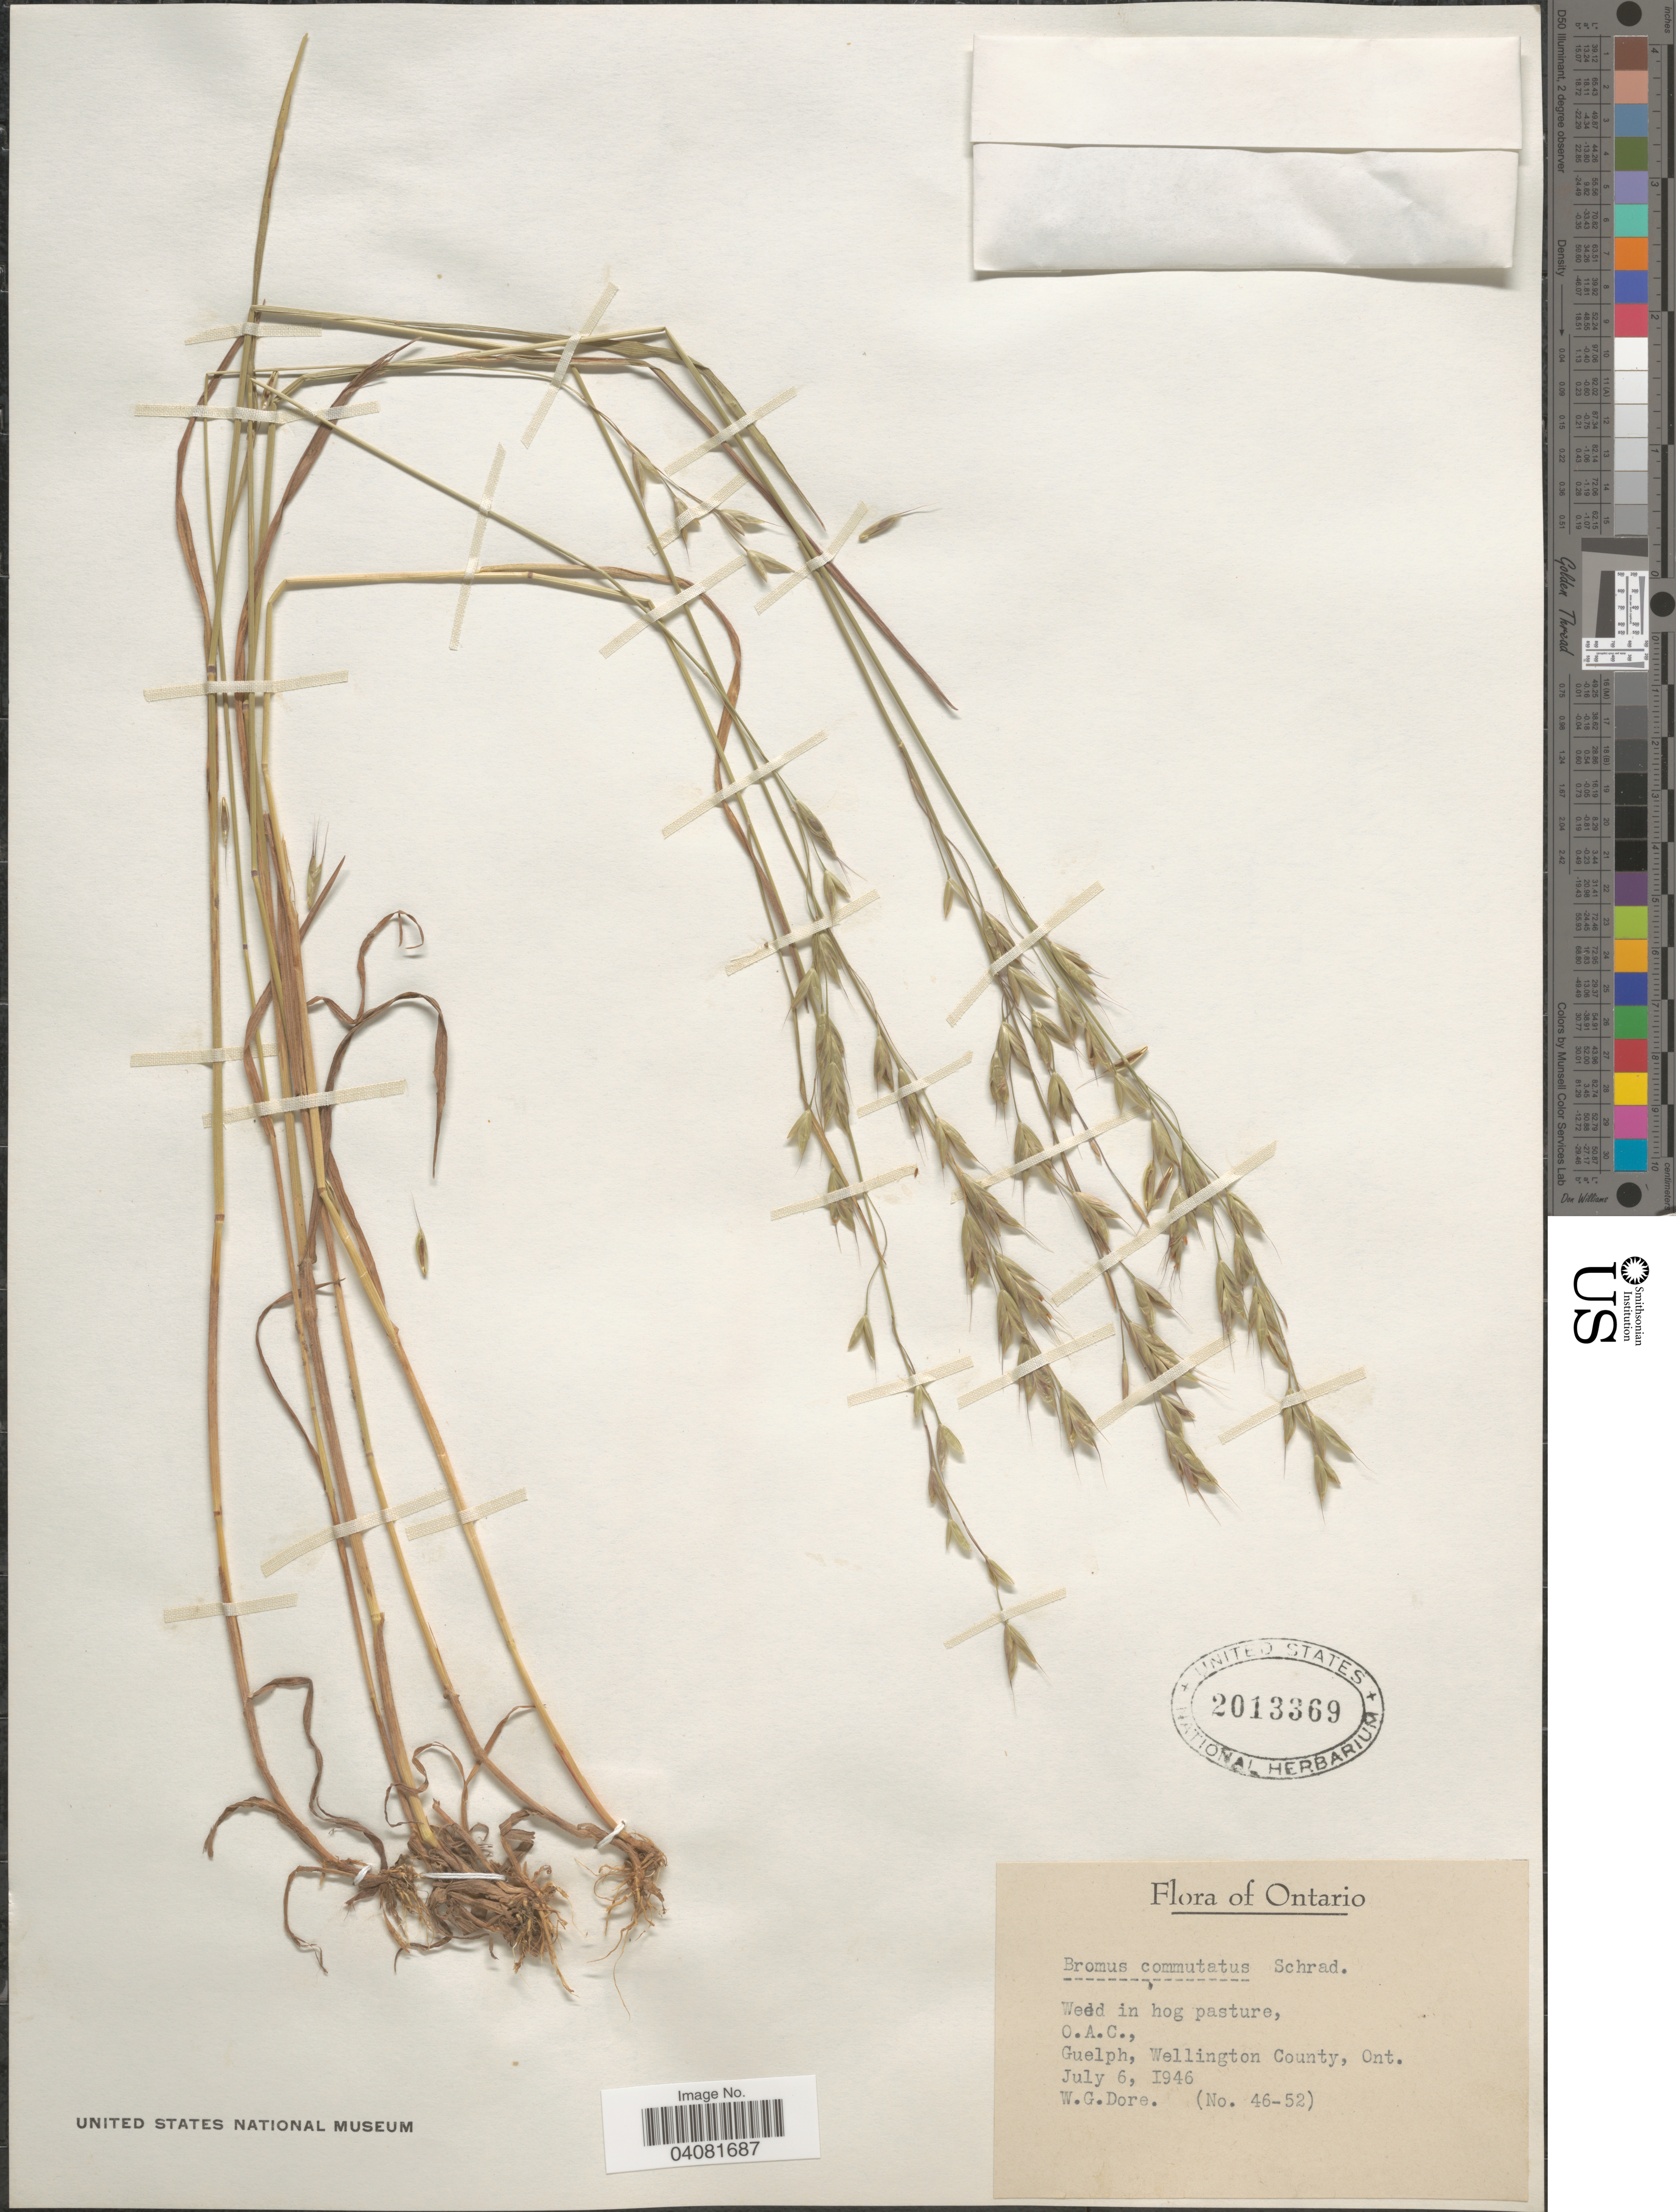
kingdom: Plantae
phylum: Tracheophyta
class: Liliopsida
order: Poales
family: Poaceae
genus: Bromus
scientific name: Bromus commutatus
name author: Schrad.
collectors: W. Dore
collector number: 46-52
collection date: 1946-07-06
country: Canada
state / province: Ontario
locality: O.A.C., Guelph, Wellington County.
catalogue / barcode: US 2013369